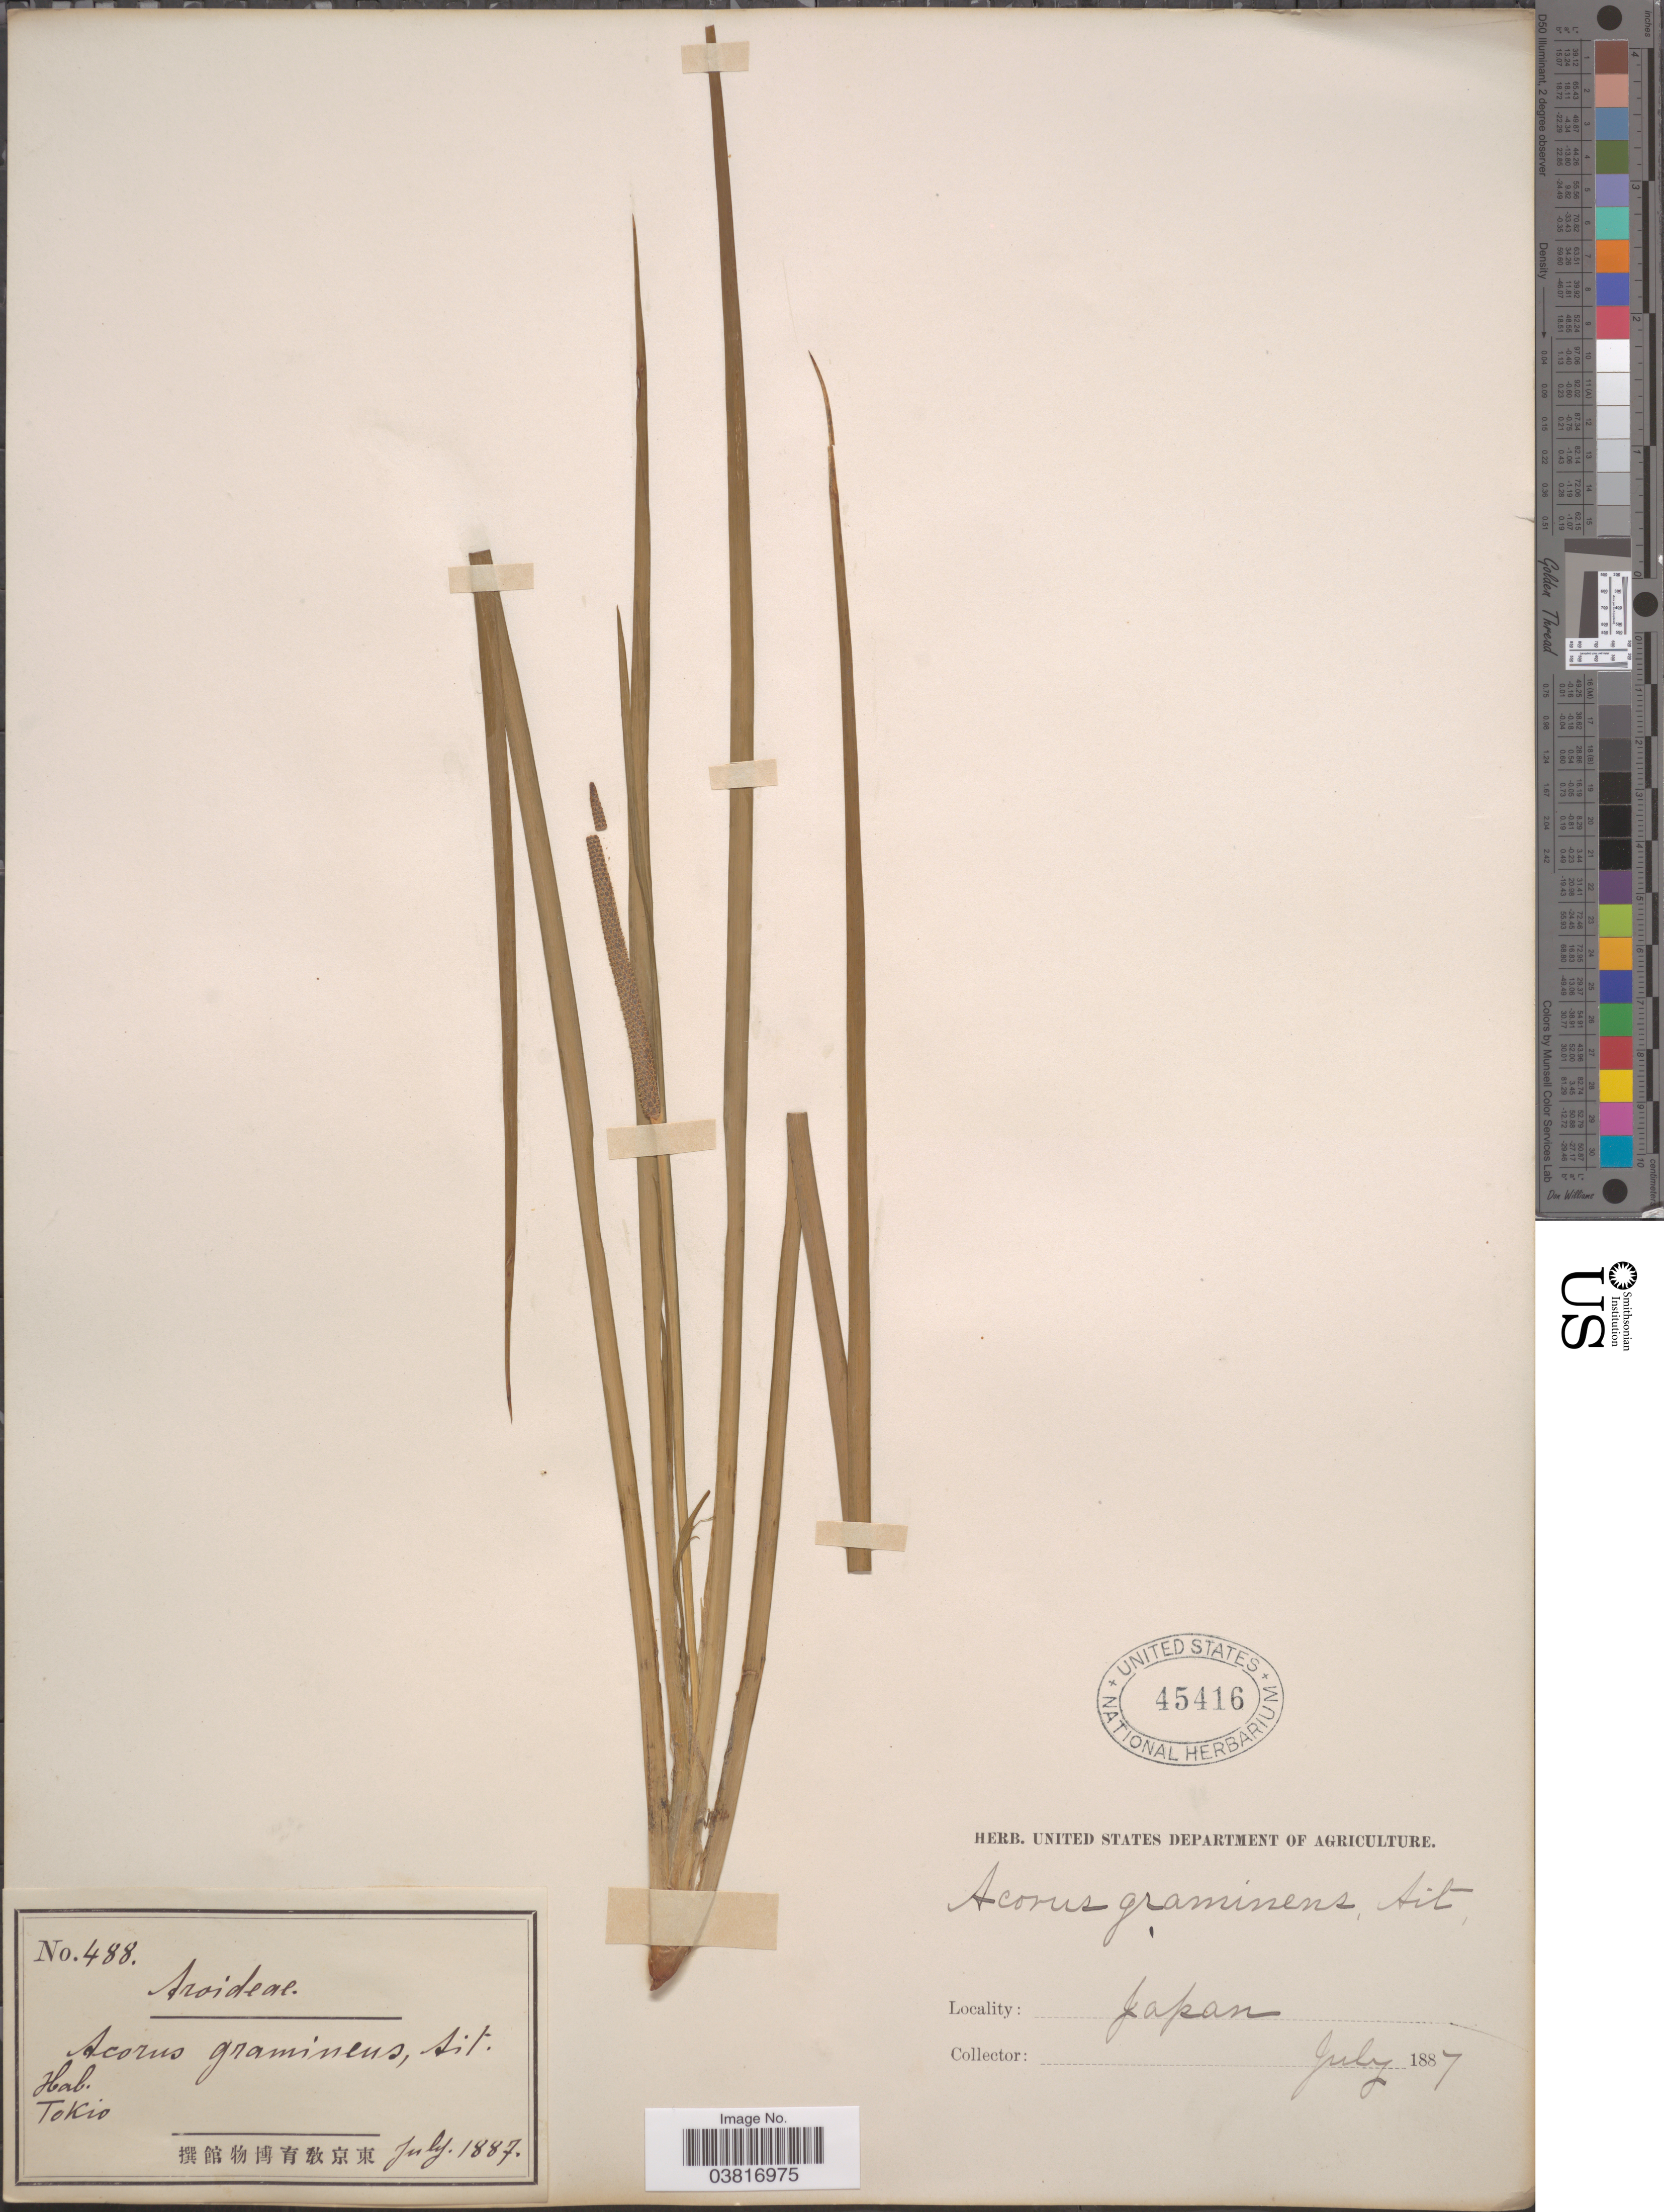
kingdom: Plantae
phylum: Tracheophyta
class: Liliopsida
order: Acorales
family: Acoraceae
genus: Acorus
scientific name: Acorus gramineus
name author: Sol. ex Aiton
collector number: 488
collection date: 1887-07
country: Japan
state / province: Tokyo, Federal City of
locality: Tokio.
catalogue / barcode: US 45416